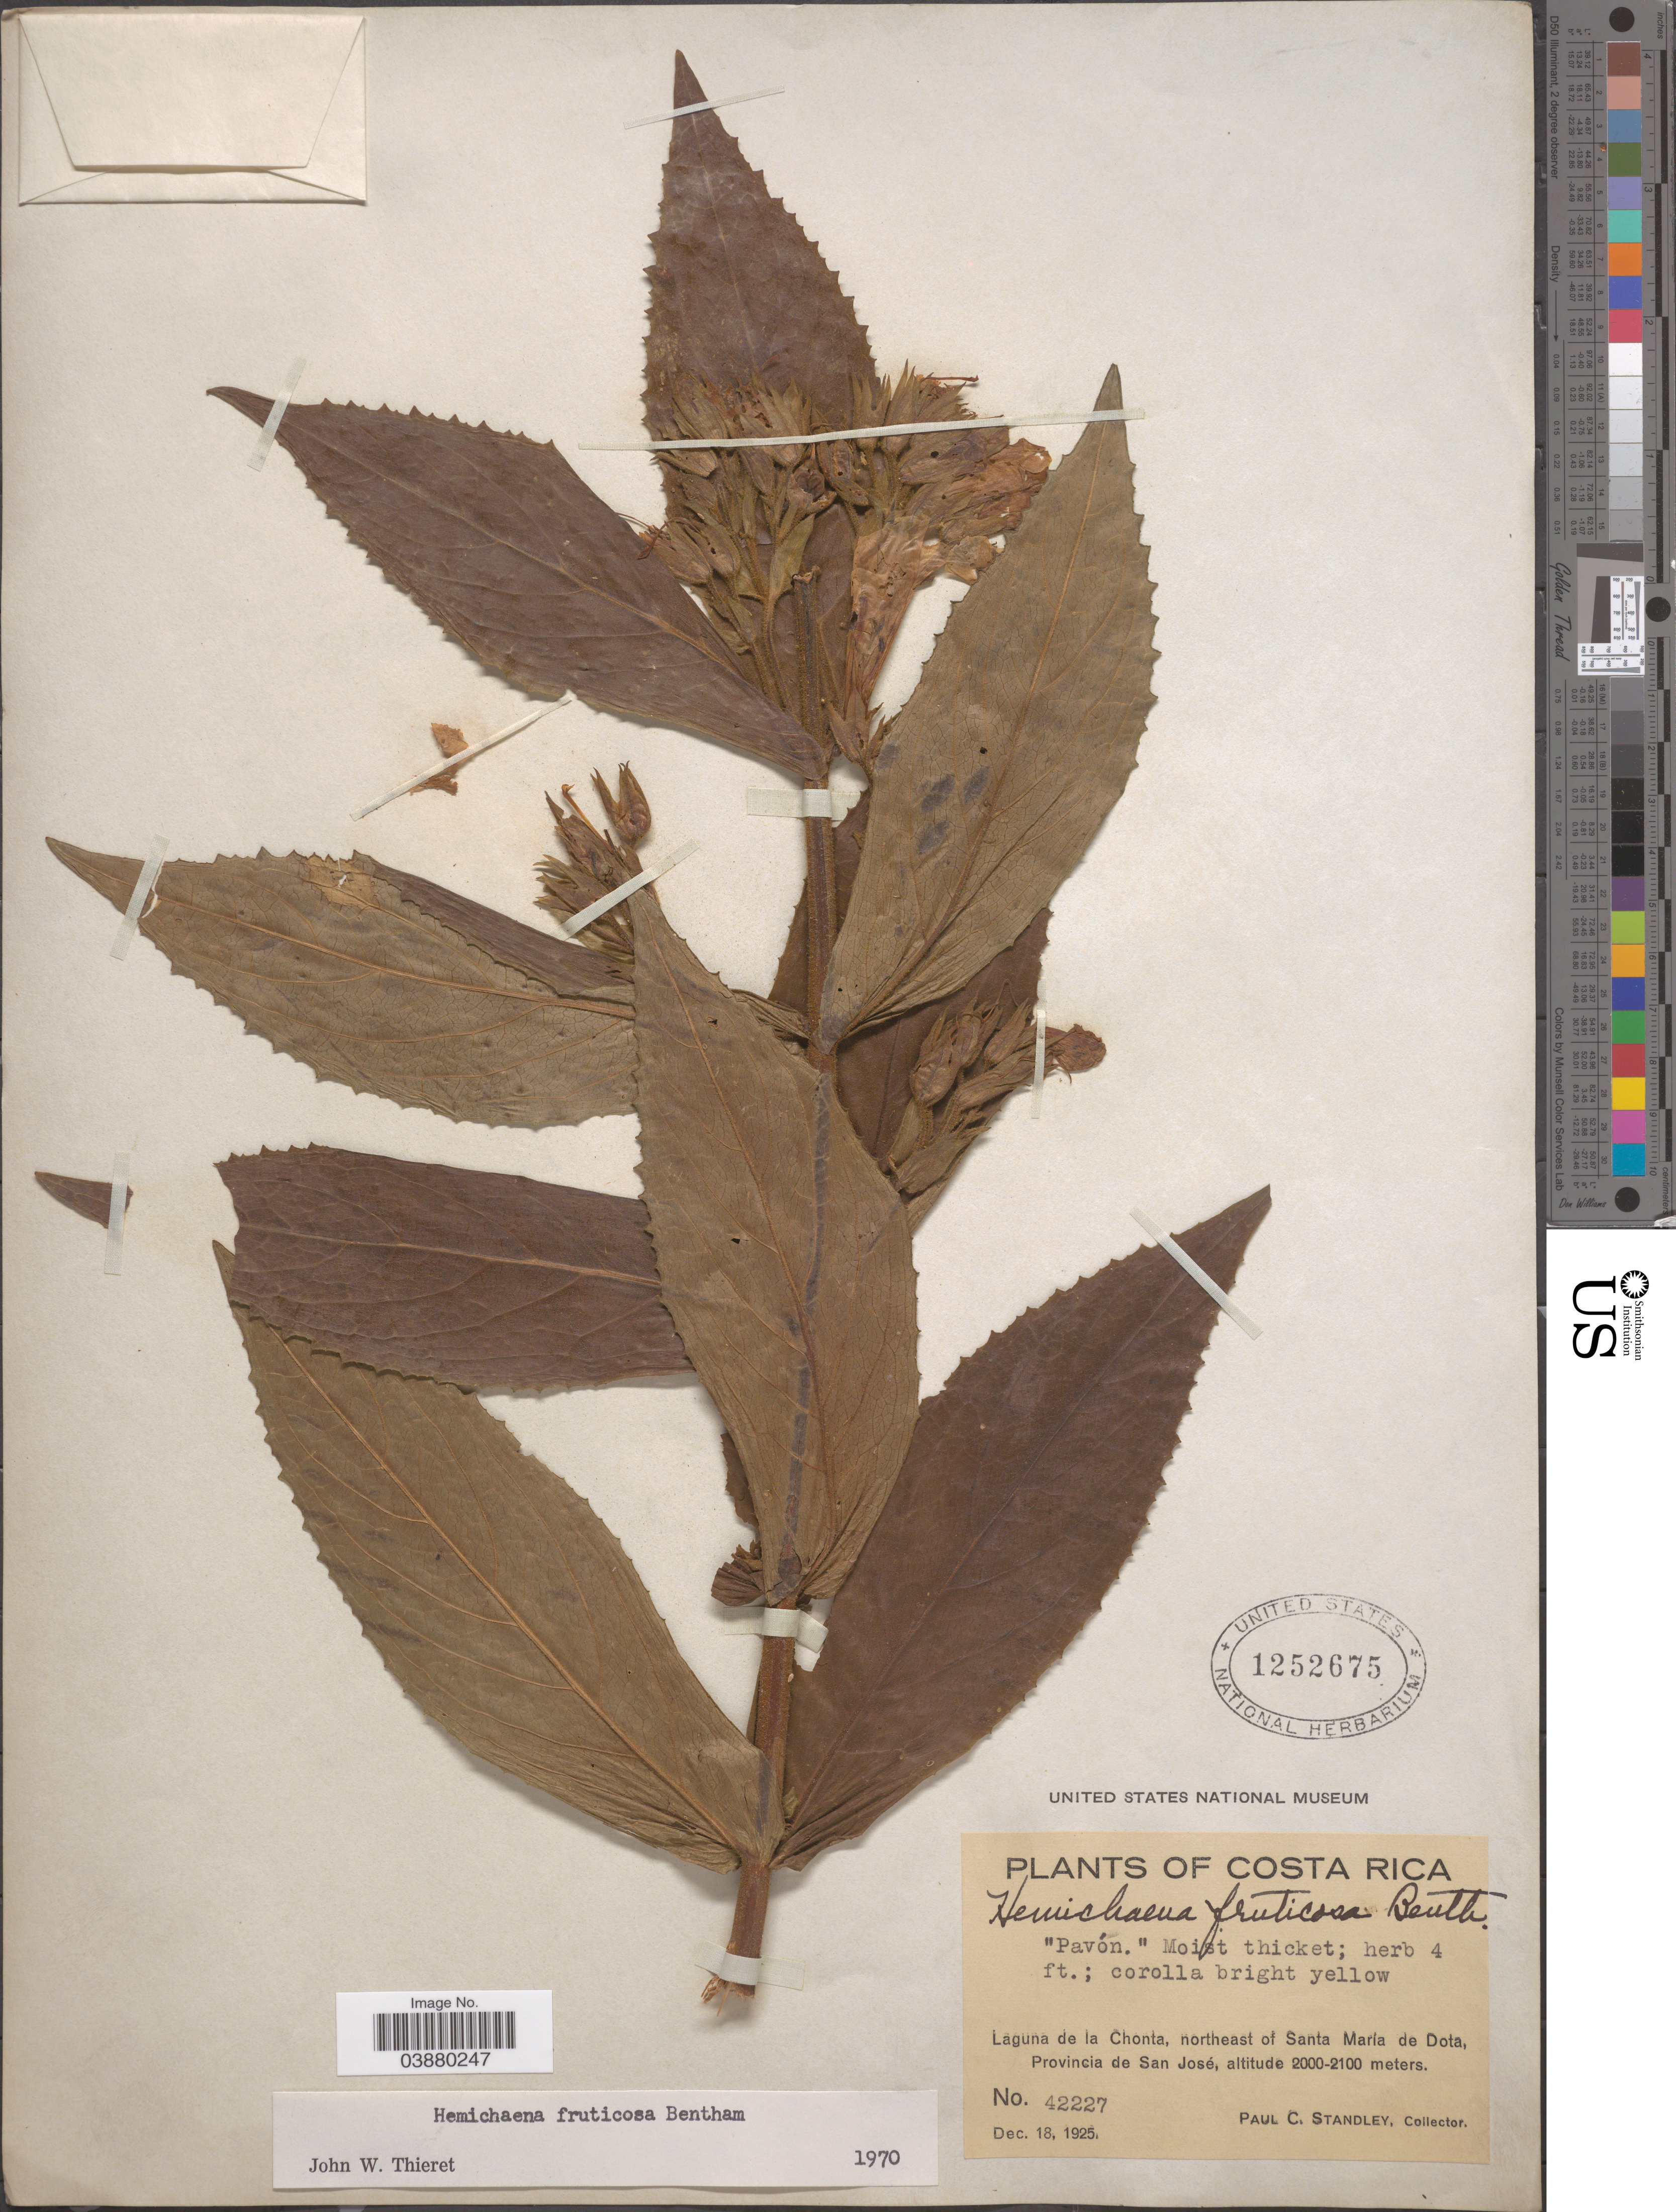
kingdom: Plantae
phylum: Tracheophyta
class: Magnoliopsida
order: Lamiales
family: Phrymaceae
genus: Hemichaena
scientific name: Hemichaena fruticosa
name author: Benth.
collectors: P. C. Standley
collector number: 42227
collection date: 1925-12-18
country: Costa Rica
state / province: San José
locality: Laguna de la Chonta, northeast of Santa María de Dota.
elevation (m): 2000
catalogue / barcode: US 1252675